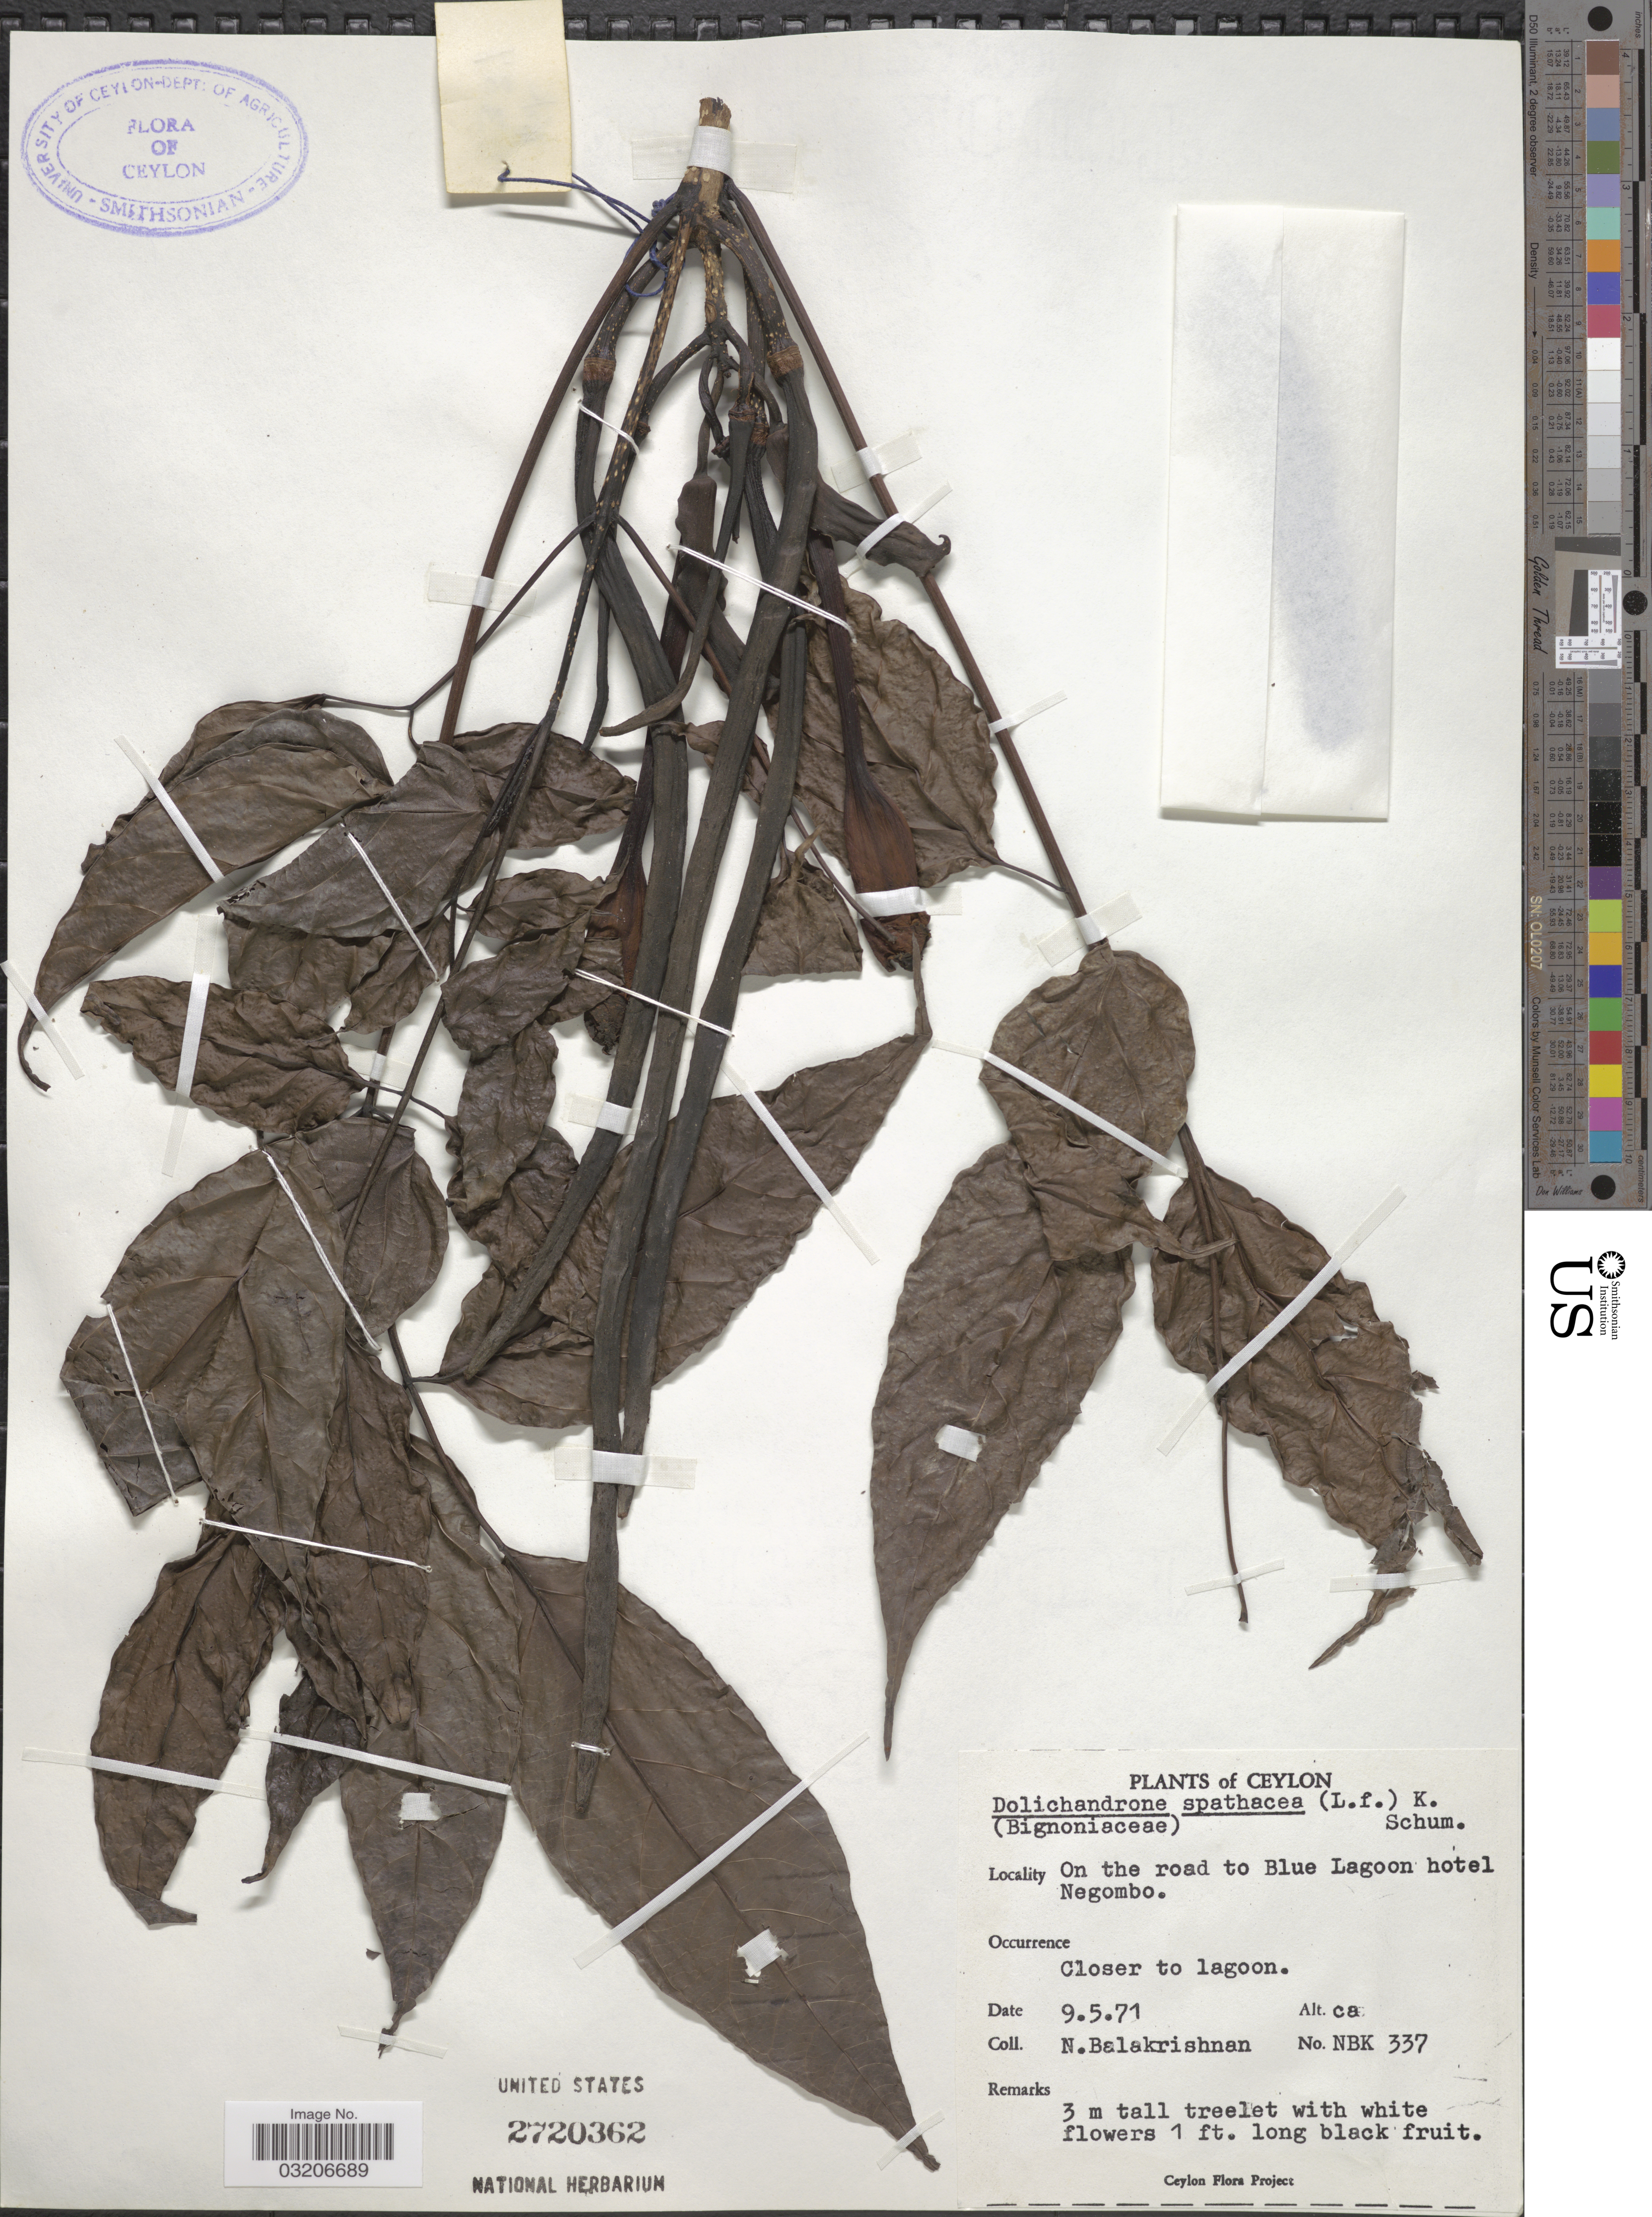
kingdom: Plantae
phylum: Tracheophyta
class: Magnoliopsida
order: Lamiales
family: Bignoniaceae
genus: Dolichandrone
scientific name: Dolichandrone spathacea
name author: (L. f.) K. Schum.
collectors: N. Balakrishnan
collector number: NBK337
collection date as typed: Transcribed d/m/y: 9/5/71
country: Sri Lanka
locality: Ceylon. On the road to Blue Lagoon hotel Negombo. Closer to lagoon.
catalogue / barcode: US 2720362